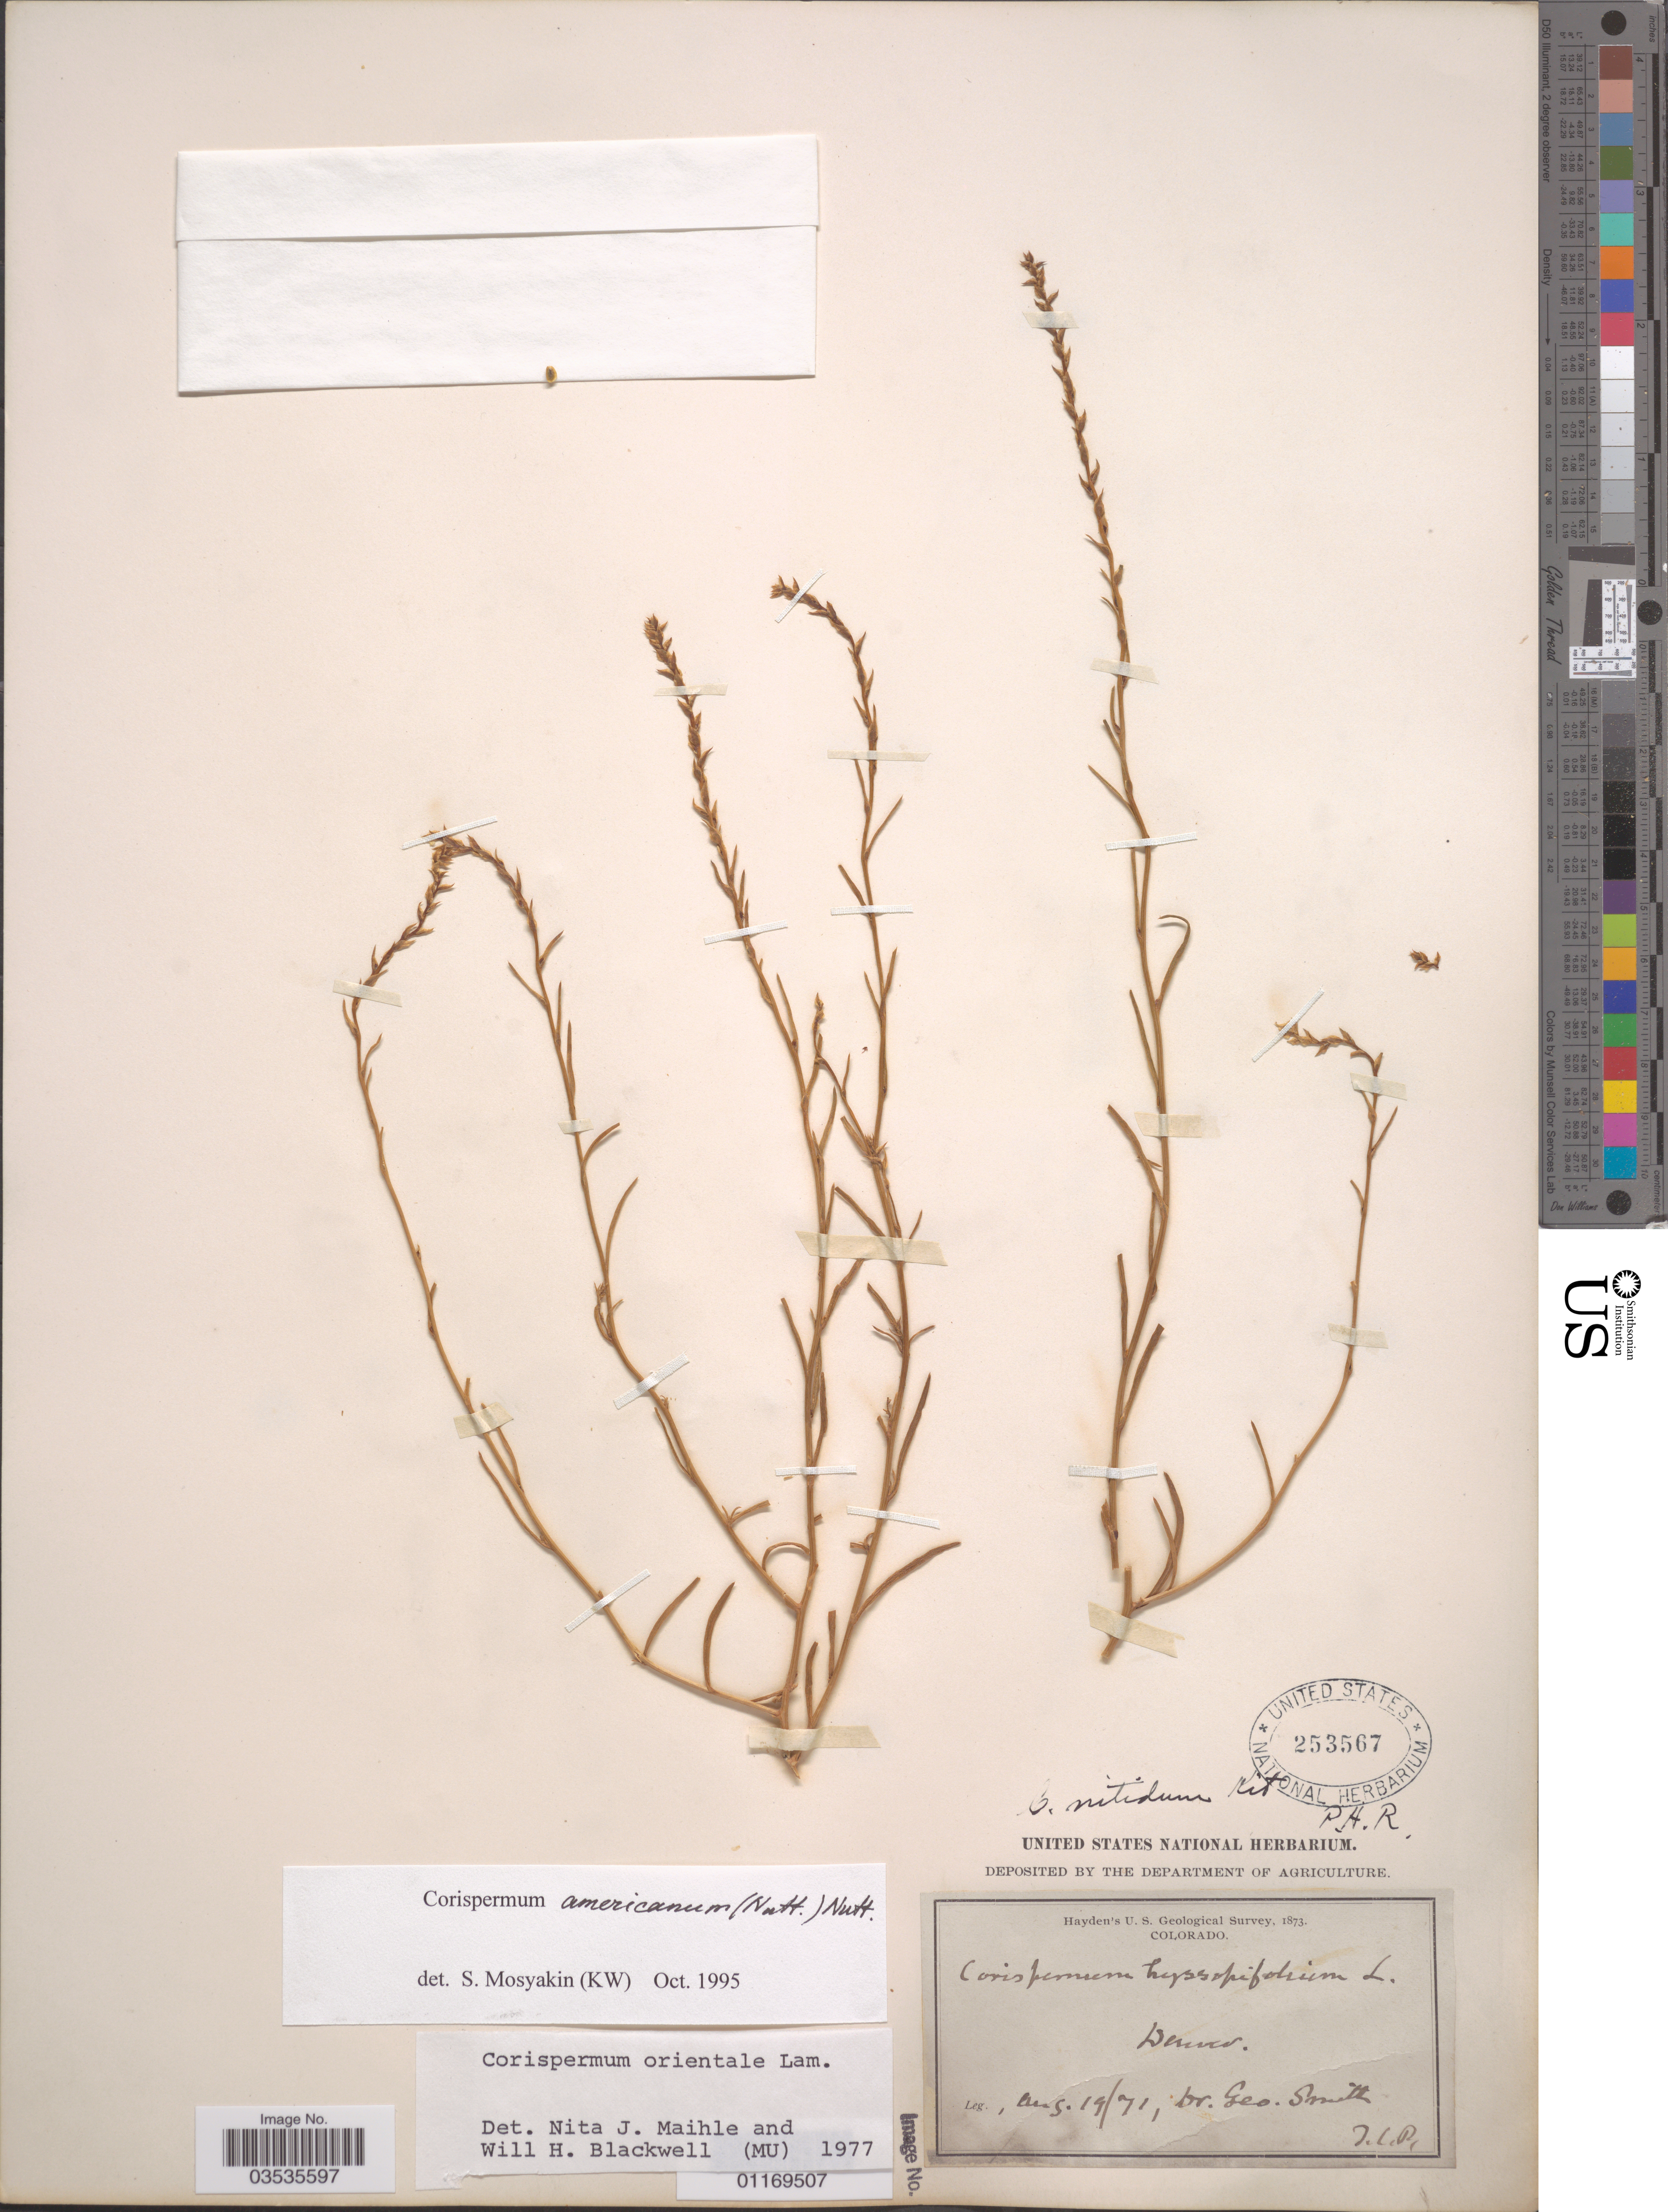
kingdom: Plantae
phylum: Tracheophyta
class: Magnoliopsida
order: Caryophyllales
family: Amaranthaceae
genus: Corispermum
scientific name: Corispermum americanum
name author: (Nutt.) Nutt.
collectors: Geo. L. Smith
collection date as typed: Transcribed d/m/y: 19/8/71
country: United States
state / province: Colorado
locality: Denver.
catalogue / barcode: US 253567